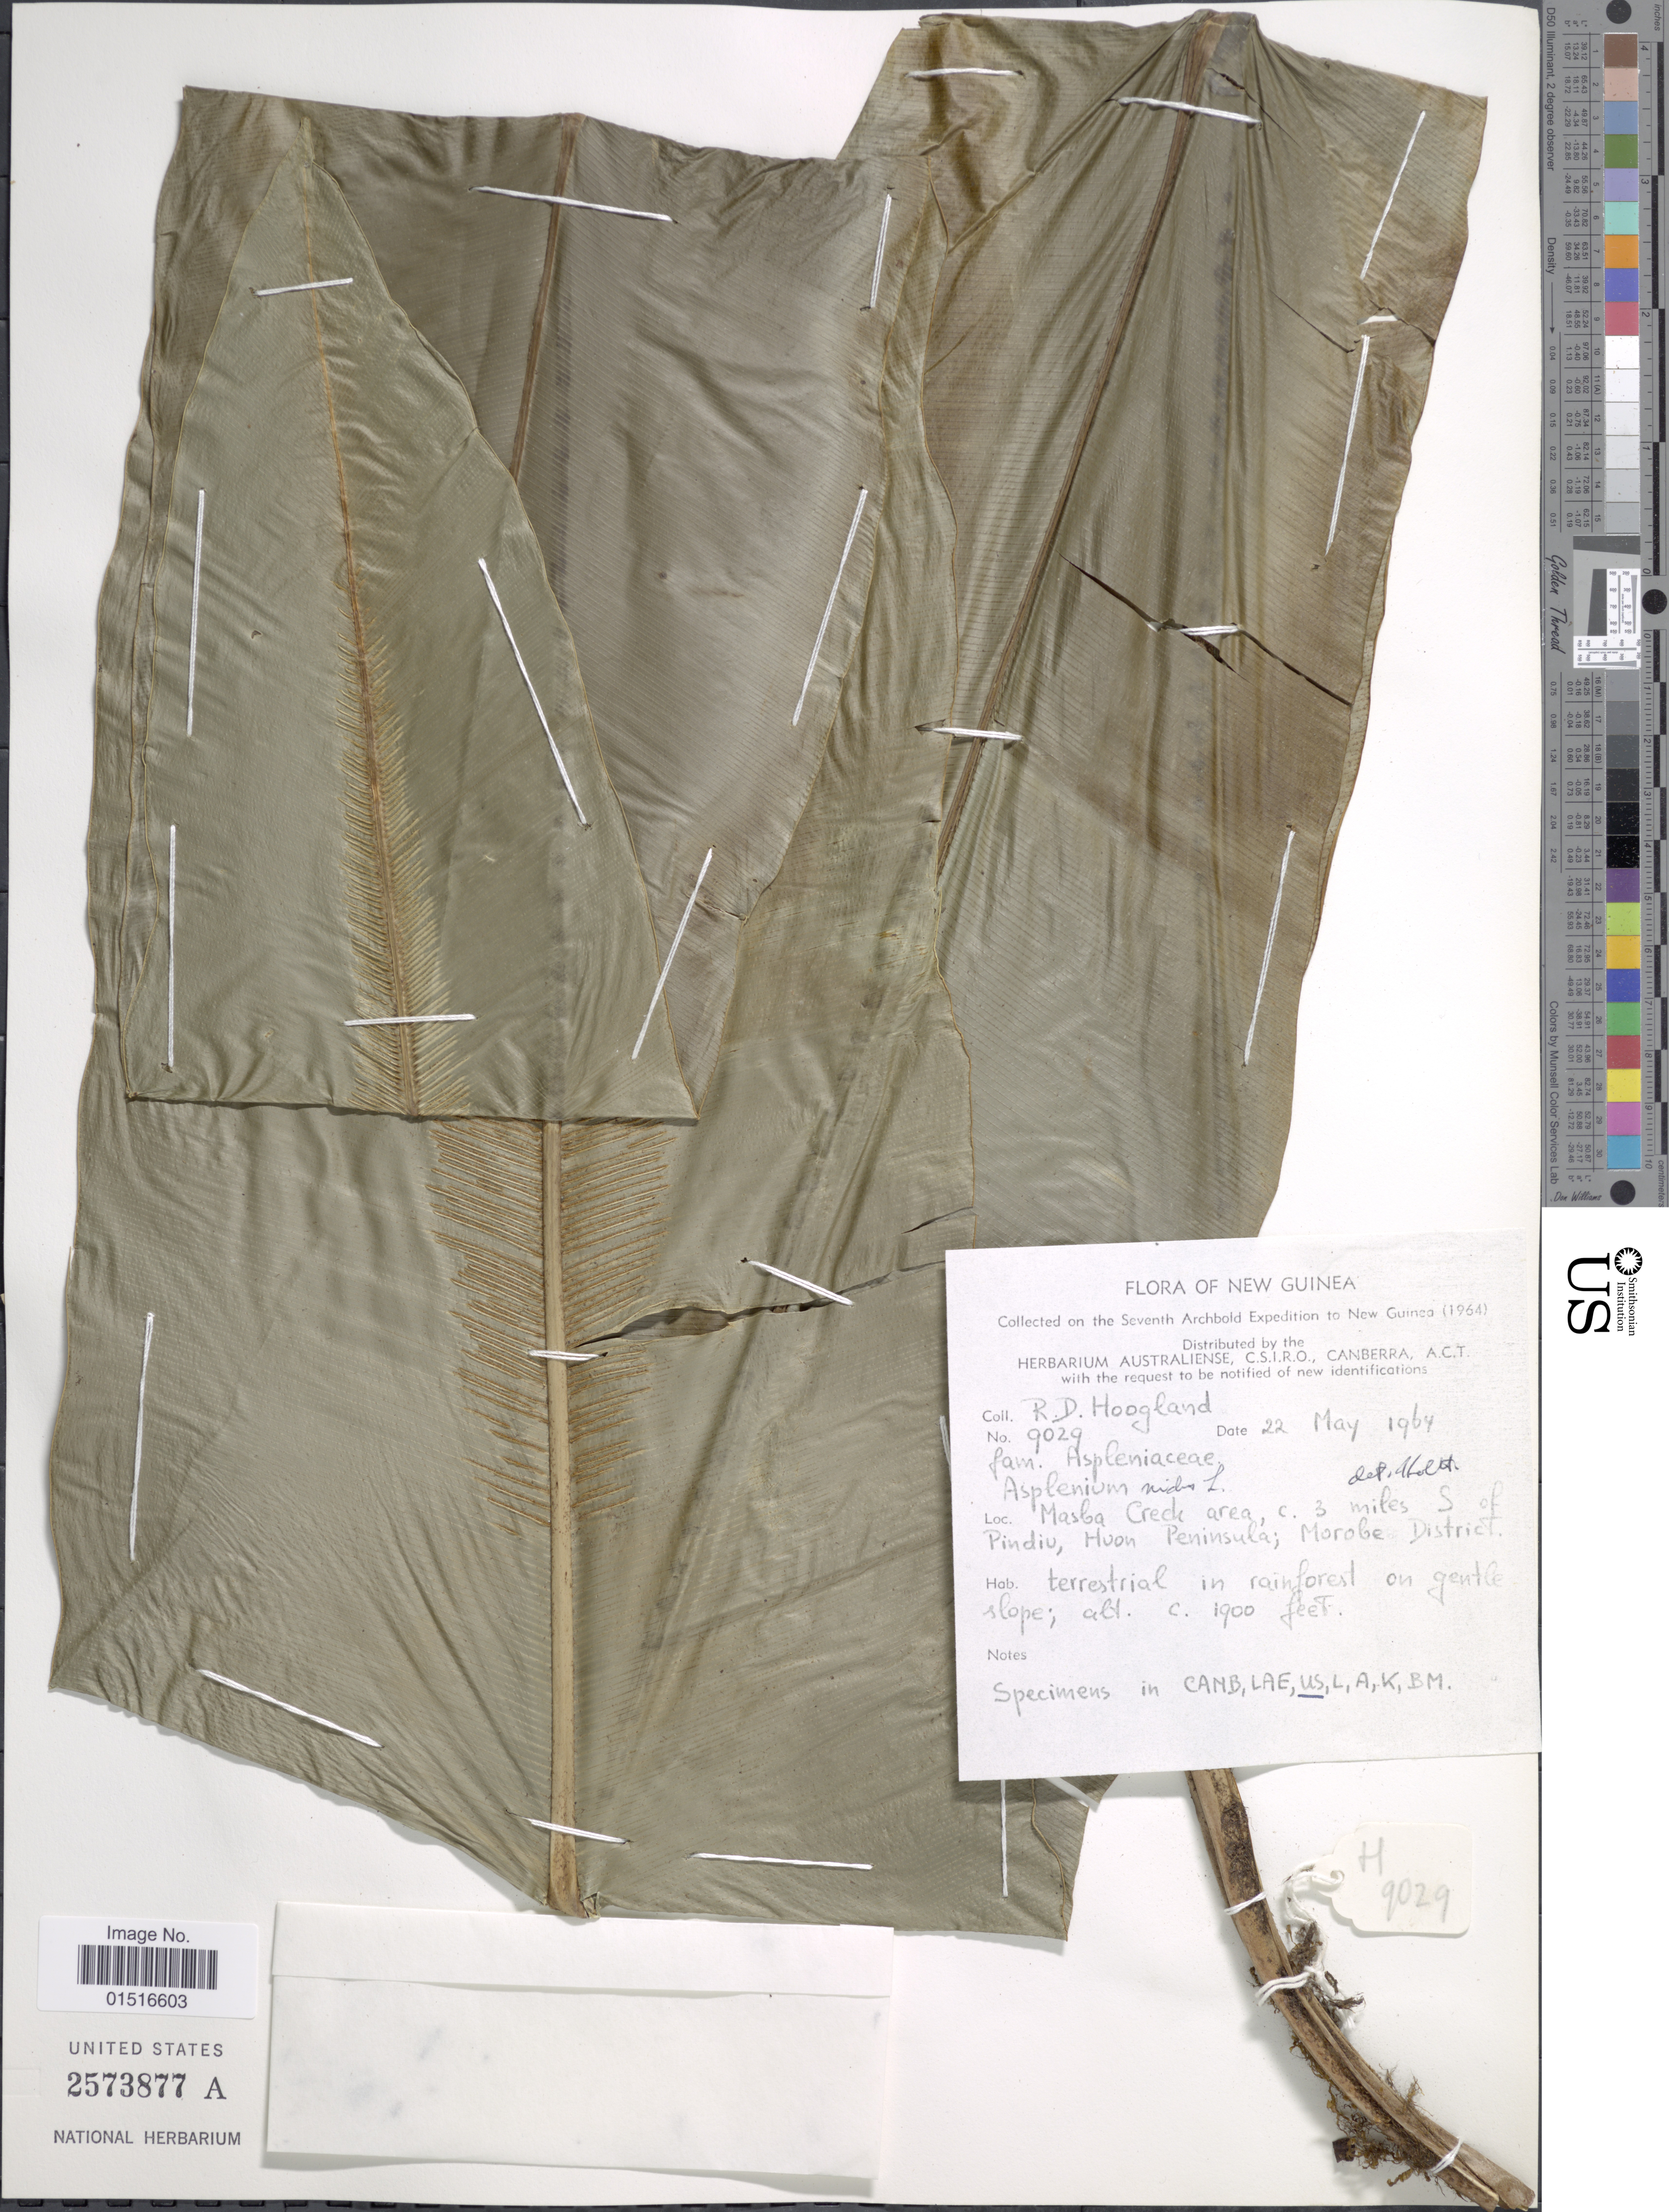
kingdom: Plantae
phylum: Tracheophyta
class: Polypodiopsida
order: Polypodiales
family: Aspleniaceae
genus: Asplenium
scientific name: Asplenium nidus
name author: L.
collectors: R. D. Hoogland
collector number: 9029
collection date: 1964-05-22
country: Papua New Guinea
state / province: Morobe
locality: New Guinea, Masba Creek area, c. 3 miles S of Pindiu, Huon Peninsula, Morobe District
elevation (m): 579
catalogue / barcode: US 2573877A